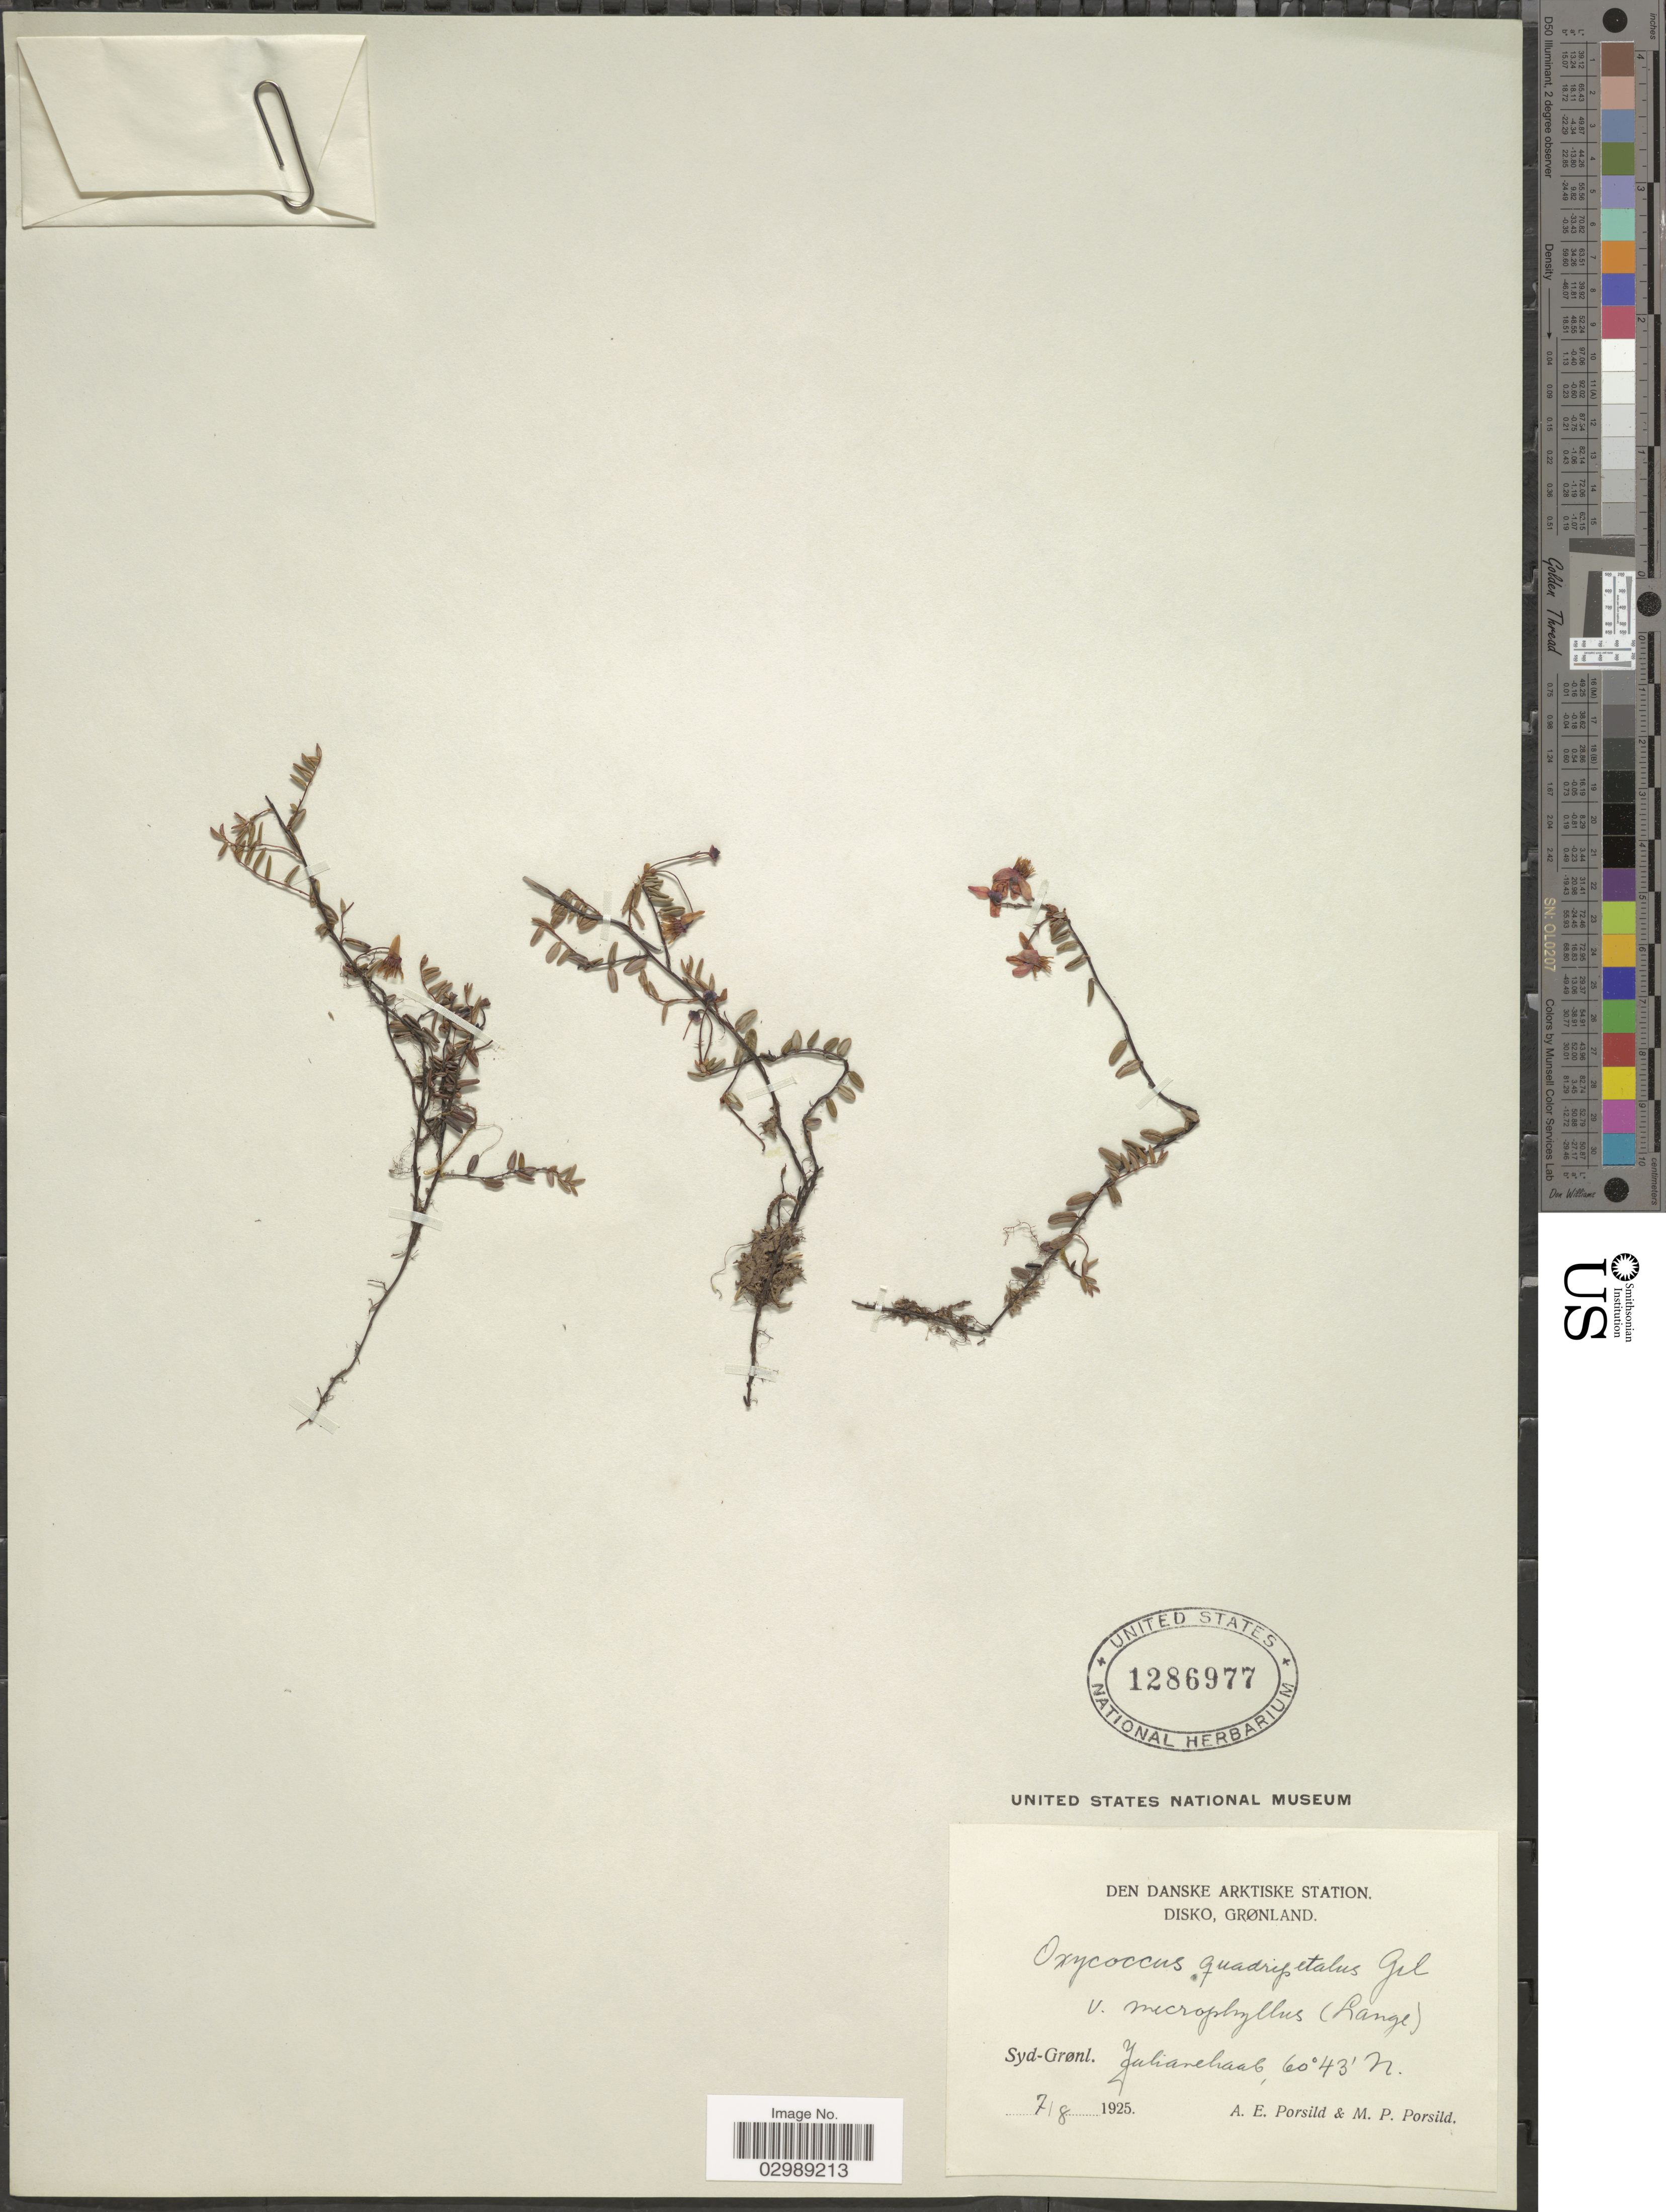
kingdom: Plantae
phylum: Tracheophyta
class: Magnoliopsida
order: Ericales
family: Ericaceae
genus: Vaccinium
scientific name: Vaccinium oxycoccos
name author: L.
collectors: A. E. Porsild & M. P. Porsild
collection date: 1925-08-07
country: Greenland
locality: Syd-Grønl. Julianehaab.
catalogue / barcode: US 1286977